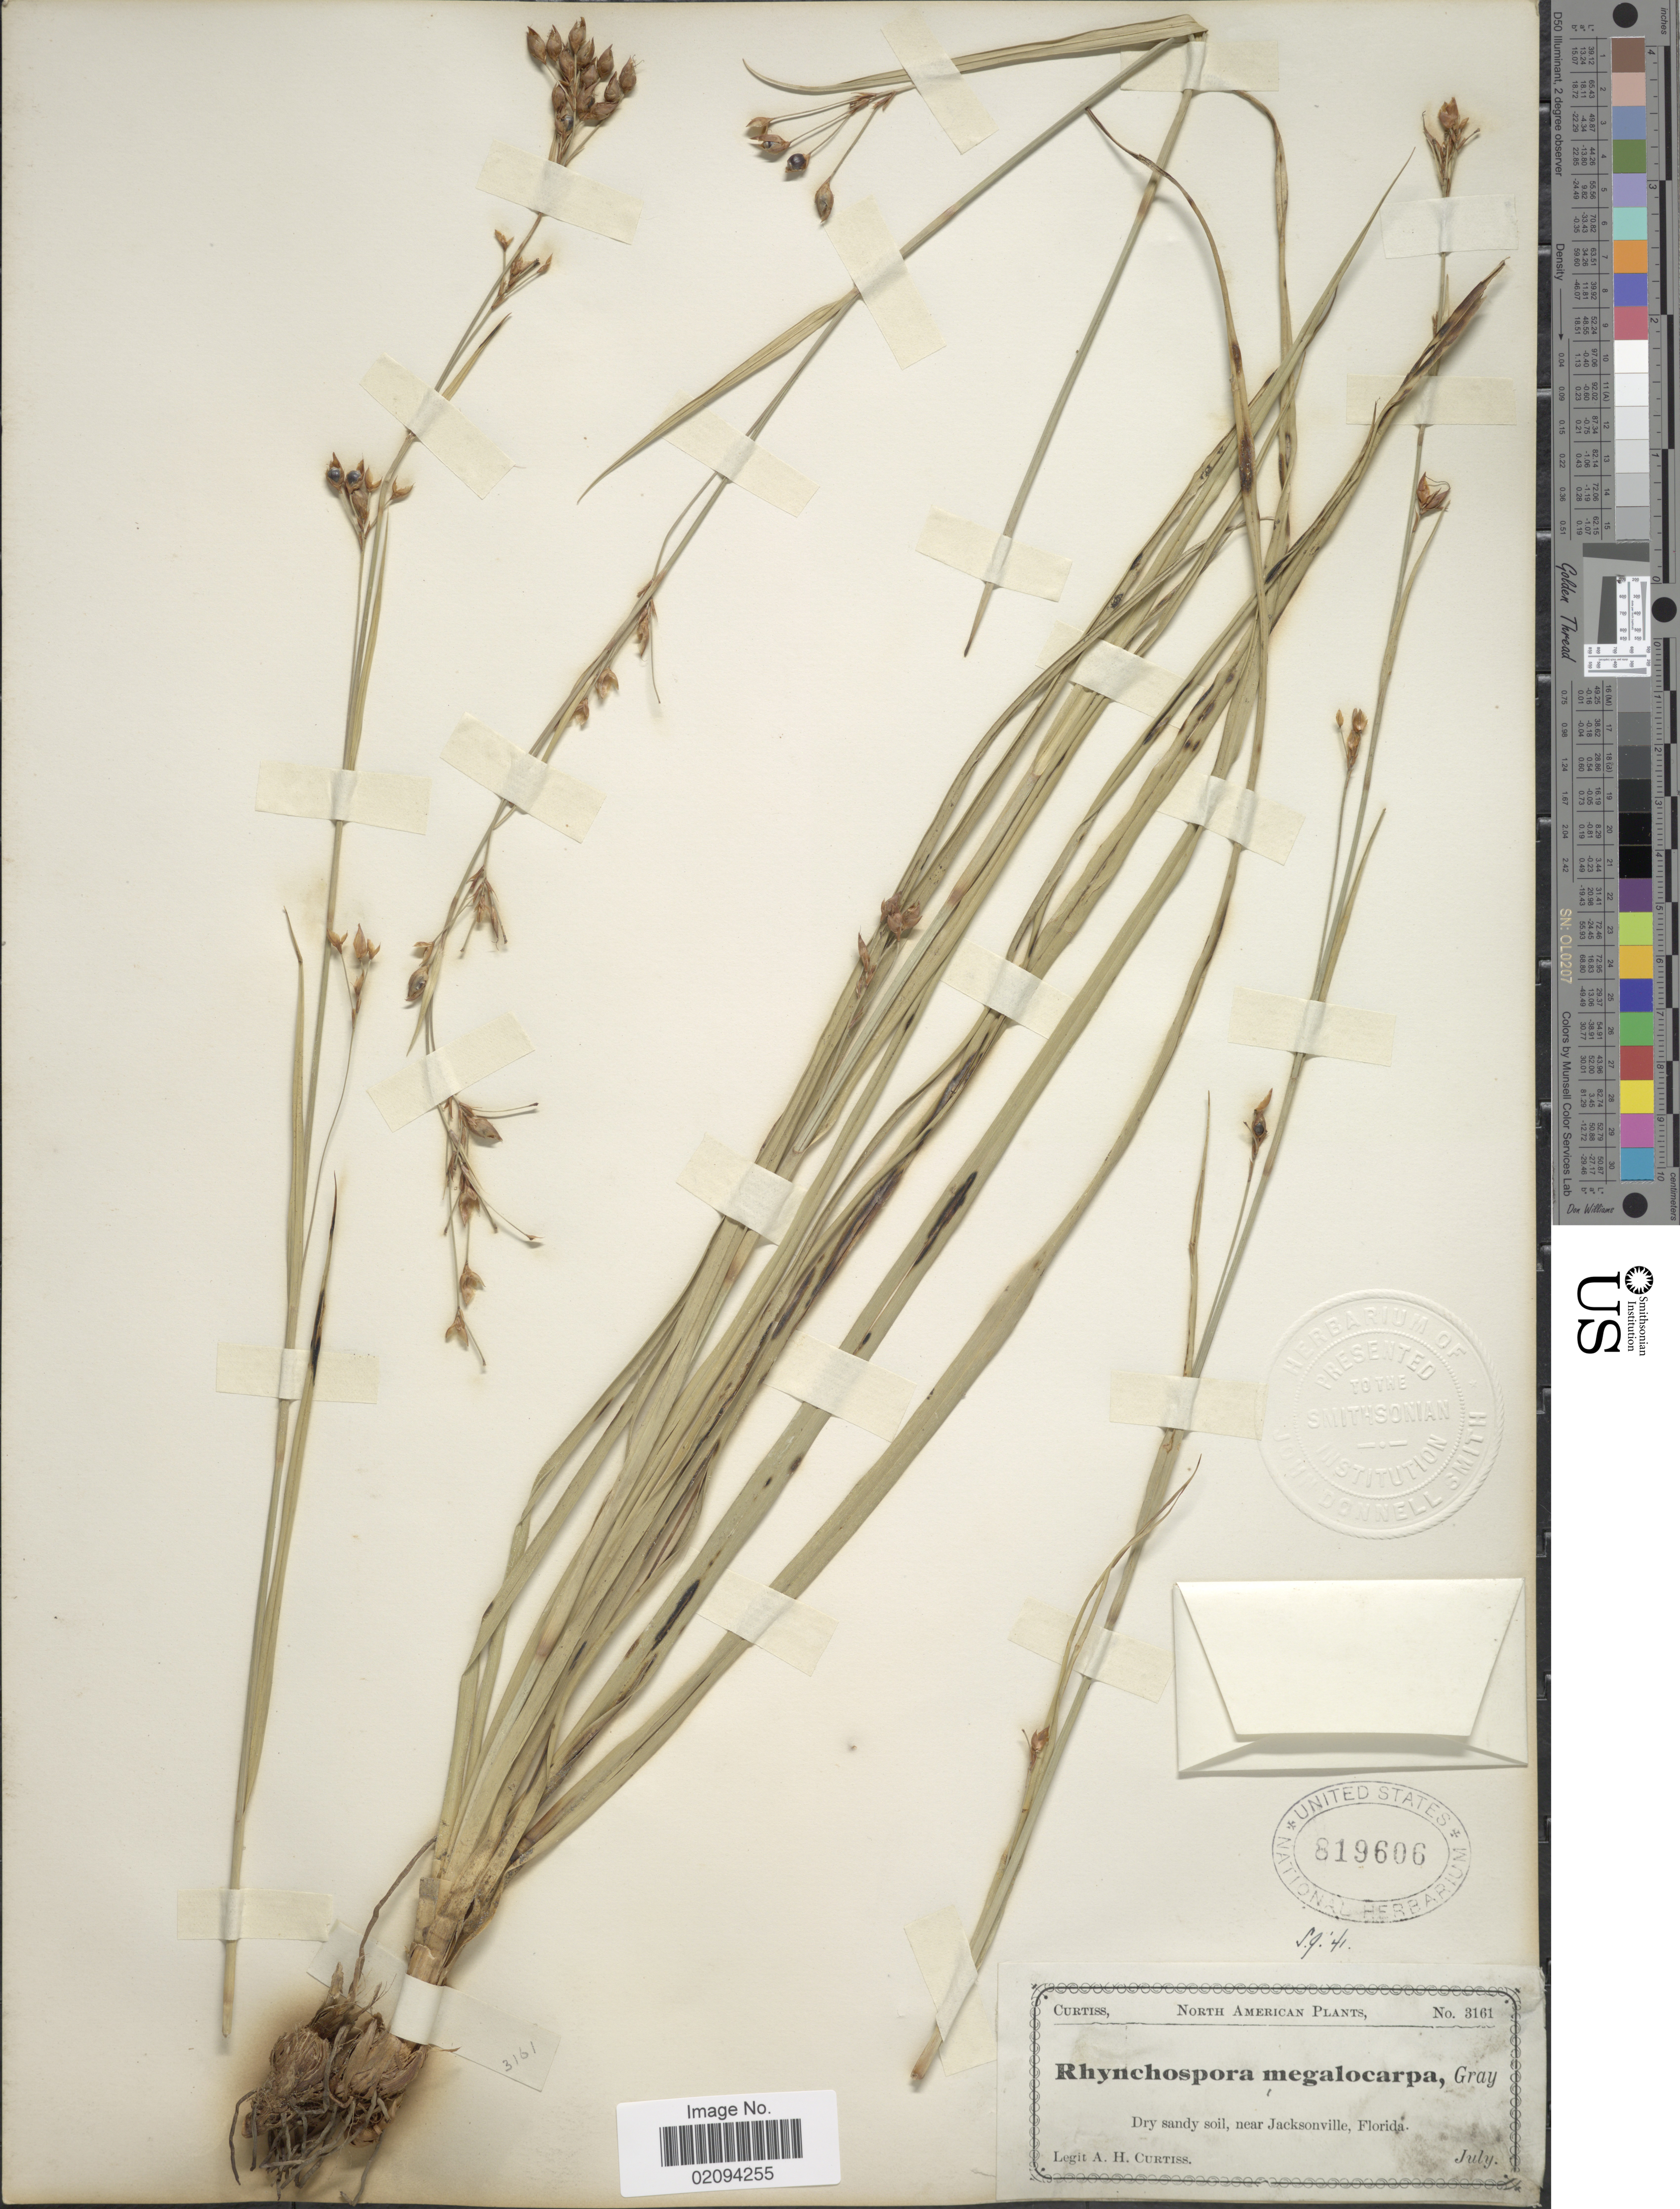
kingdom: Plantae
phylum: Tracheophyta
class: Liliopsida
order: Poales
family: Cyperaceae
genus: Rhynchospora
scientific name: Rhynchospora megalocarpa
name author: A. Gray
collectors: A. H. Curtiss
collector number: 3161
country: United States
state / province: Florida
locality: Dry sandy soil. near Jacksonville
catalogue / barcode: US 819606